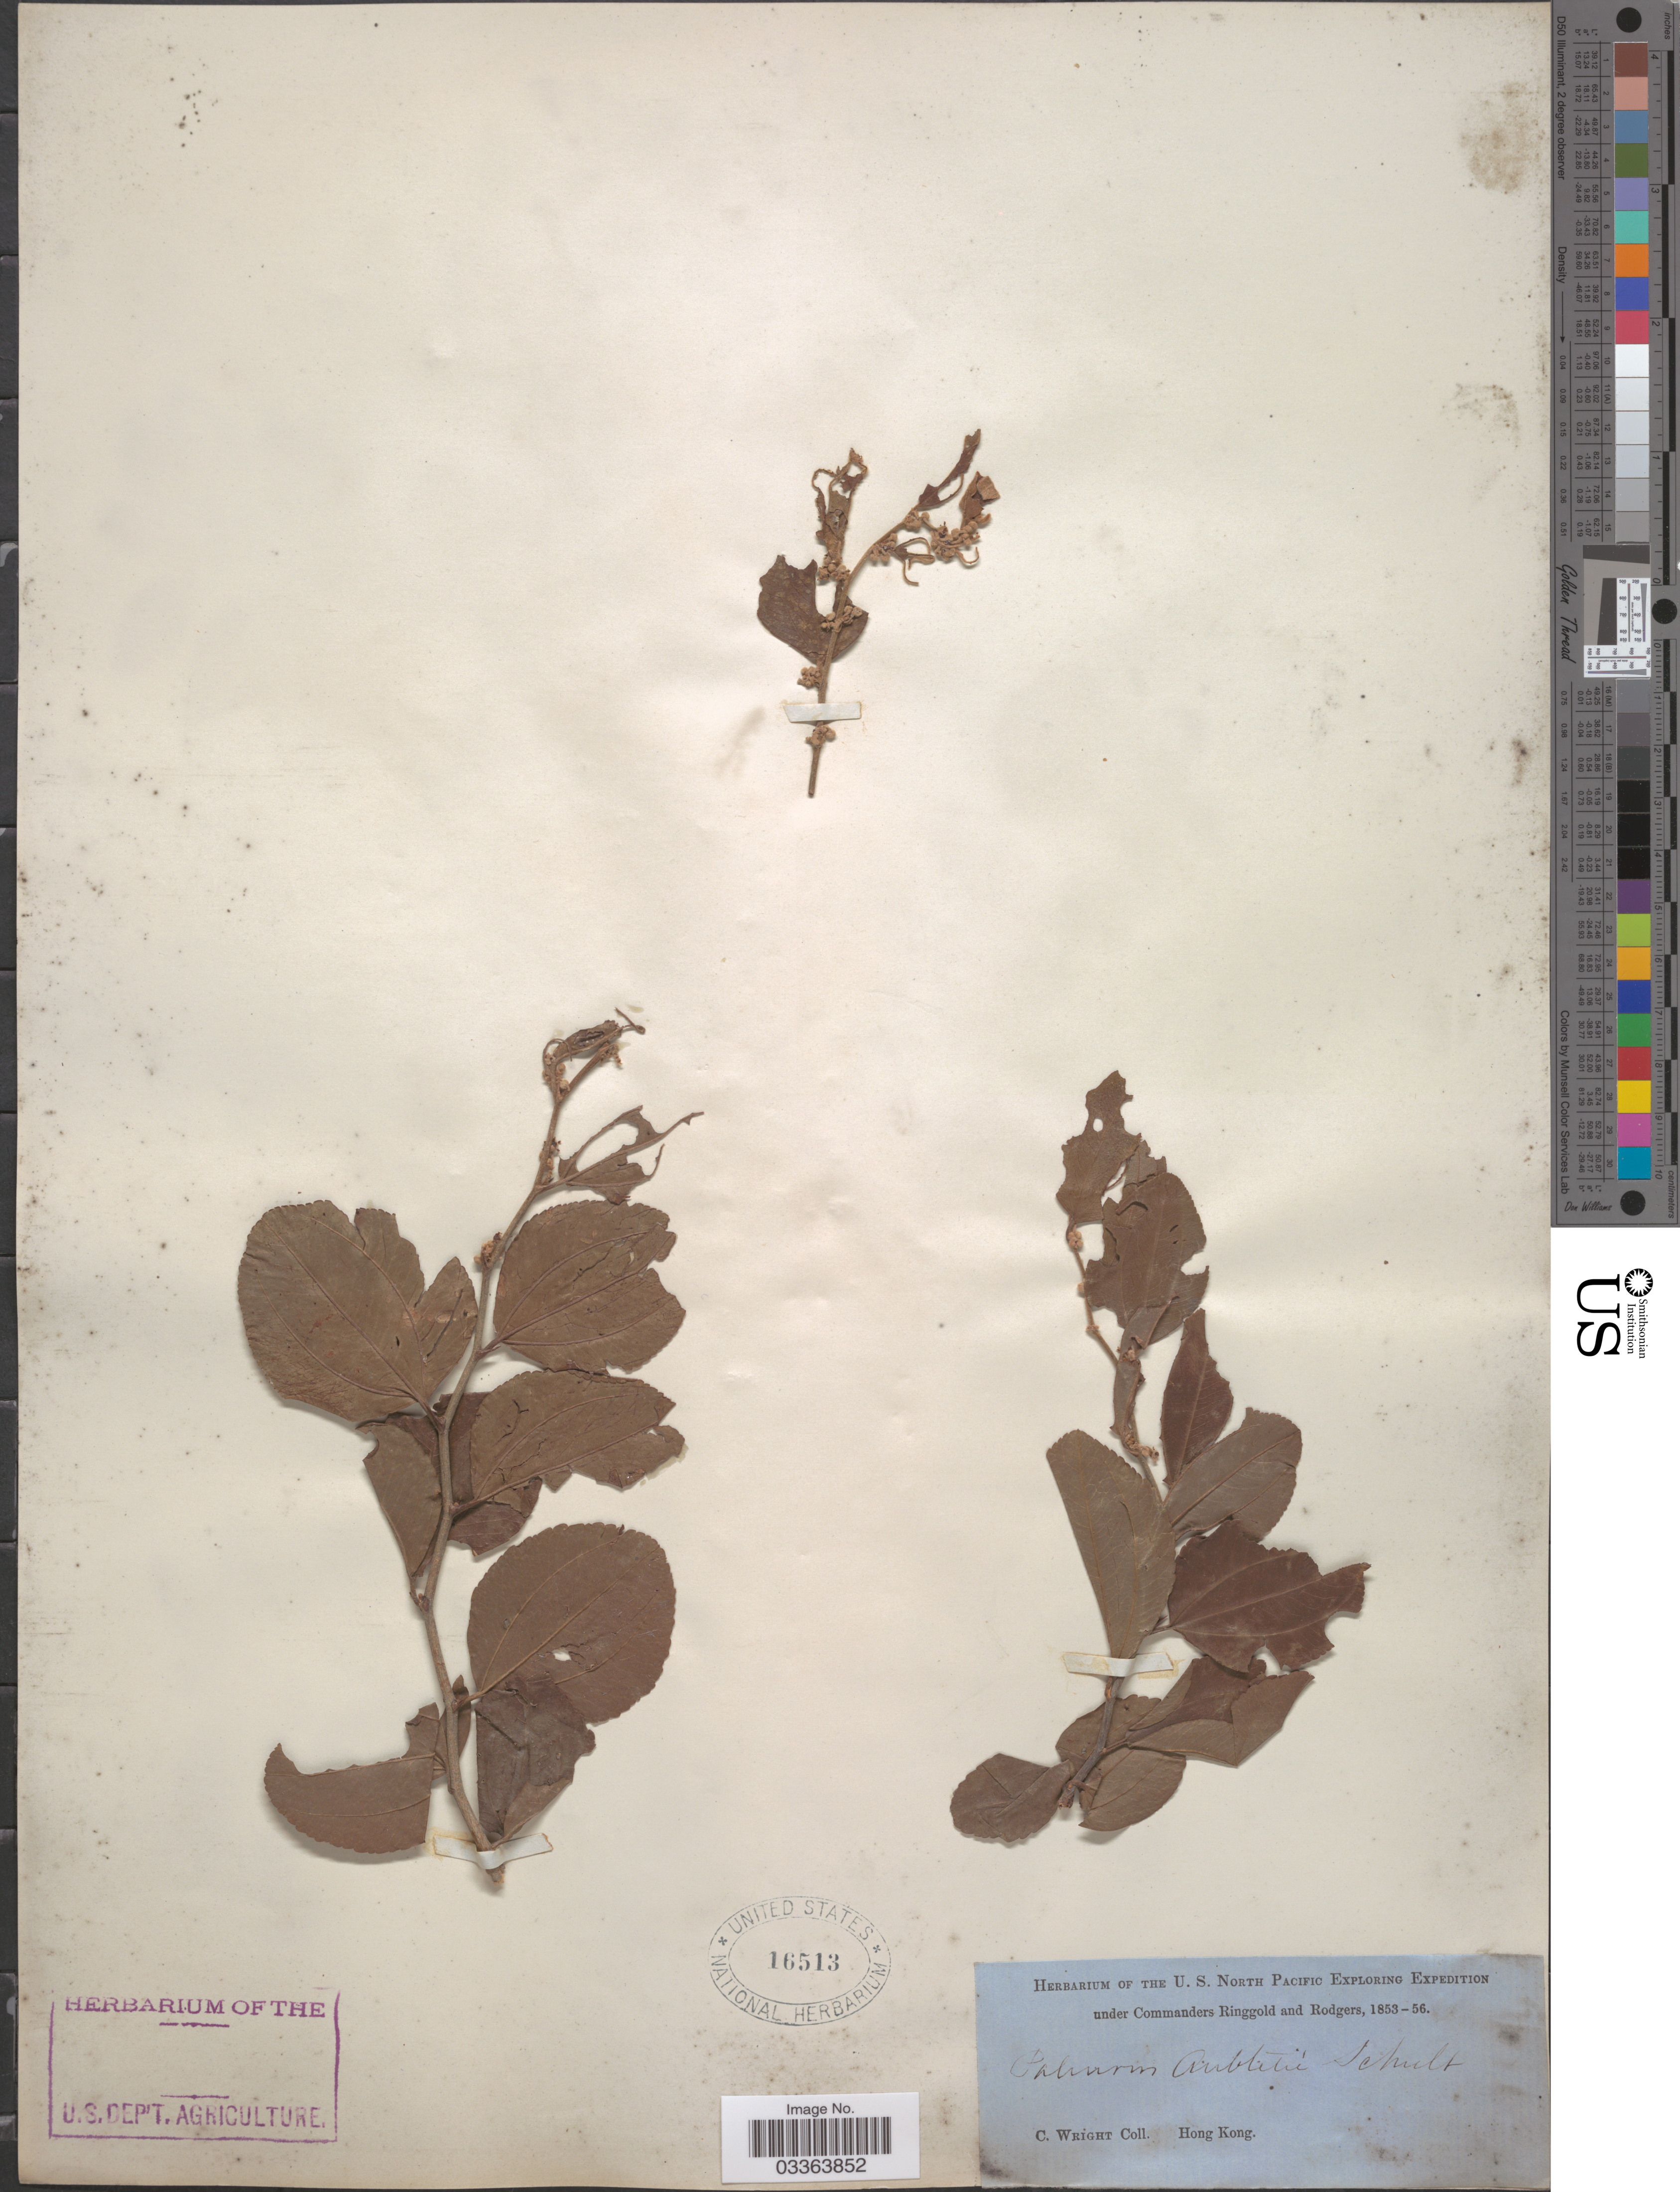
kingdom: Plantae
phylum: Tracheophyta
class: Magnoliopsida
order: Rosales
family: Rhamnaceae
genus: Paliurus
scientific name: Paliurus ramosissimus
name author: (Lour.) Poir.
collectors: C. Wright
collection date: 1853/1856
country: China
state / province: Hong Kong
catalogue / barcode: US 16513